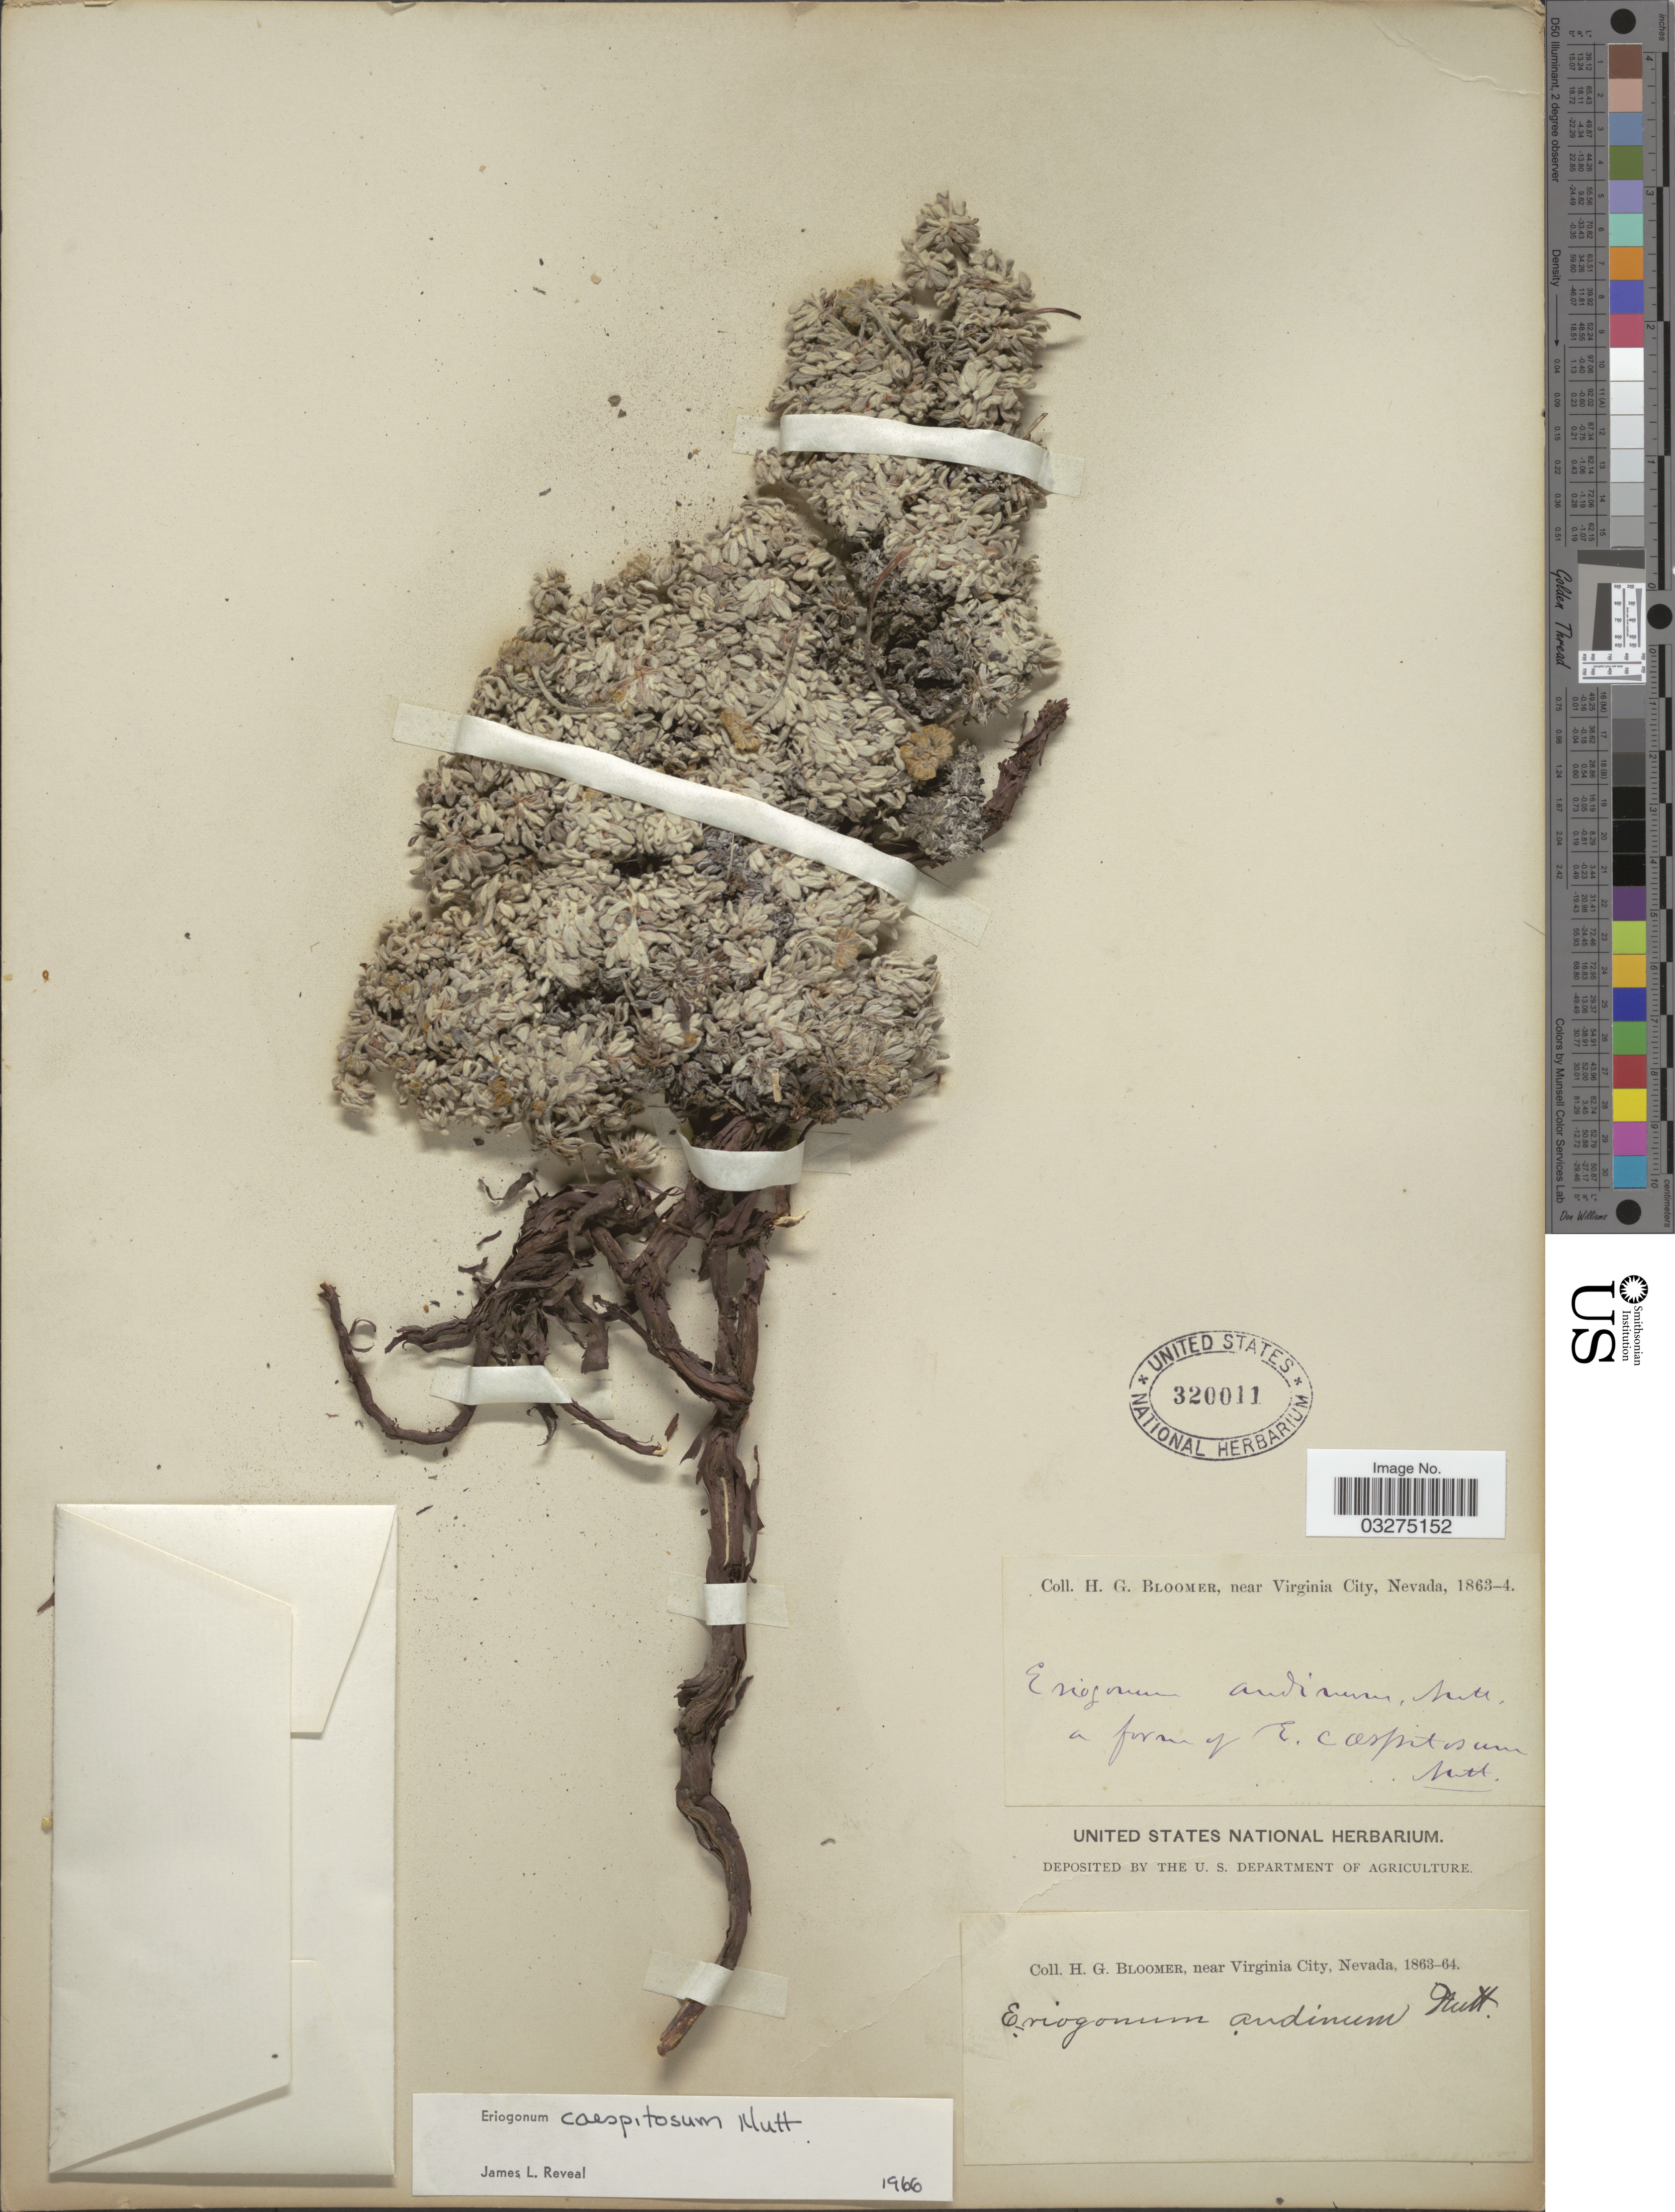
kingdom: Plantae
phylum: Tracheophyta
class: Magnoliopsida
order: Caryophyllales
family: Polygonaceae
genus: Eriogonum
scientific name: Eriogonum caespitosum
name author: Nutt.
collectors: H. Bloomer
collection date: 1863/1864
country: United States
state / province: Nevada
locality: Near Virginia City.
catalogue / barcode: US 320011